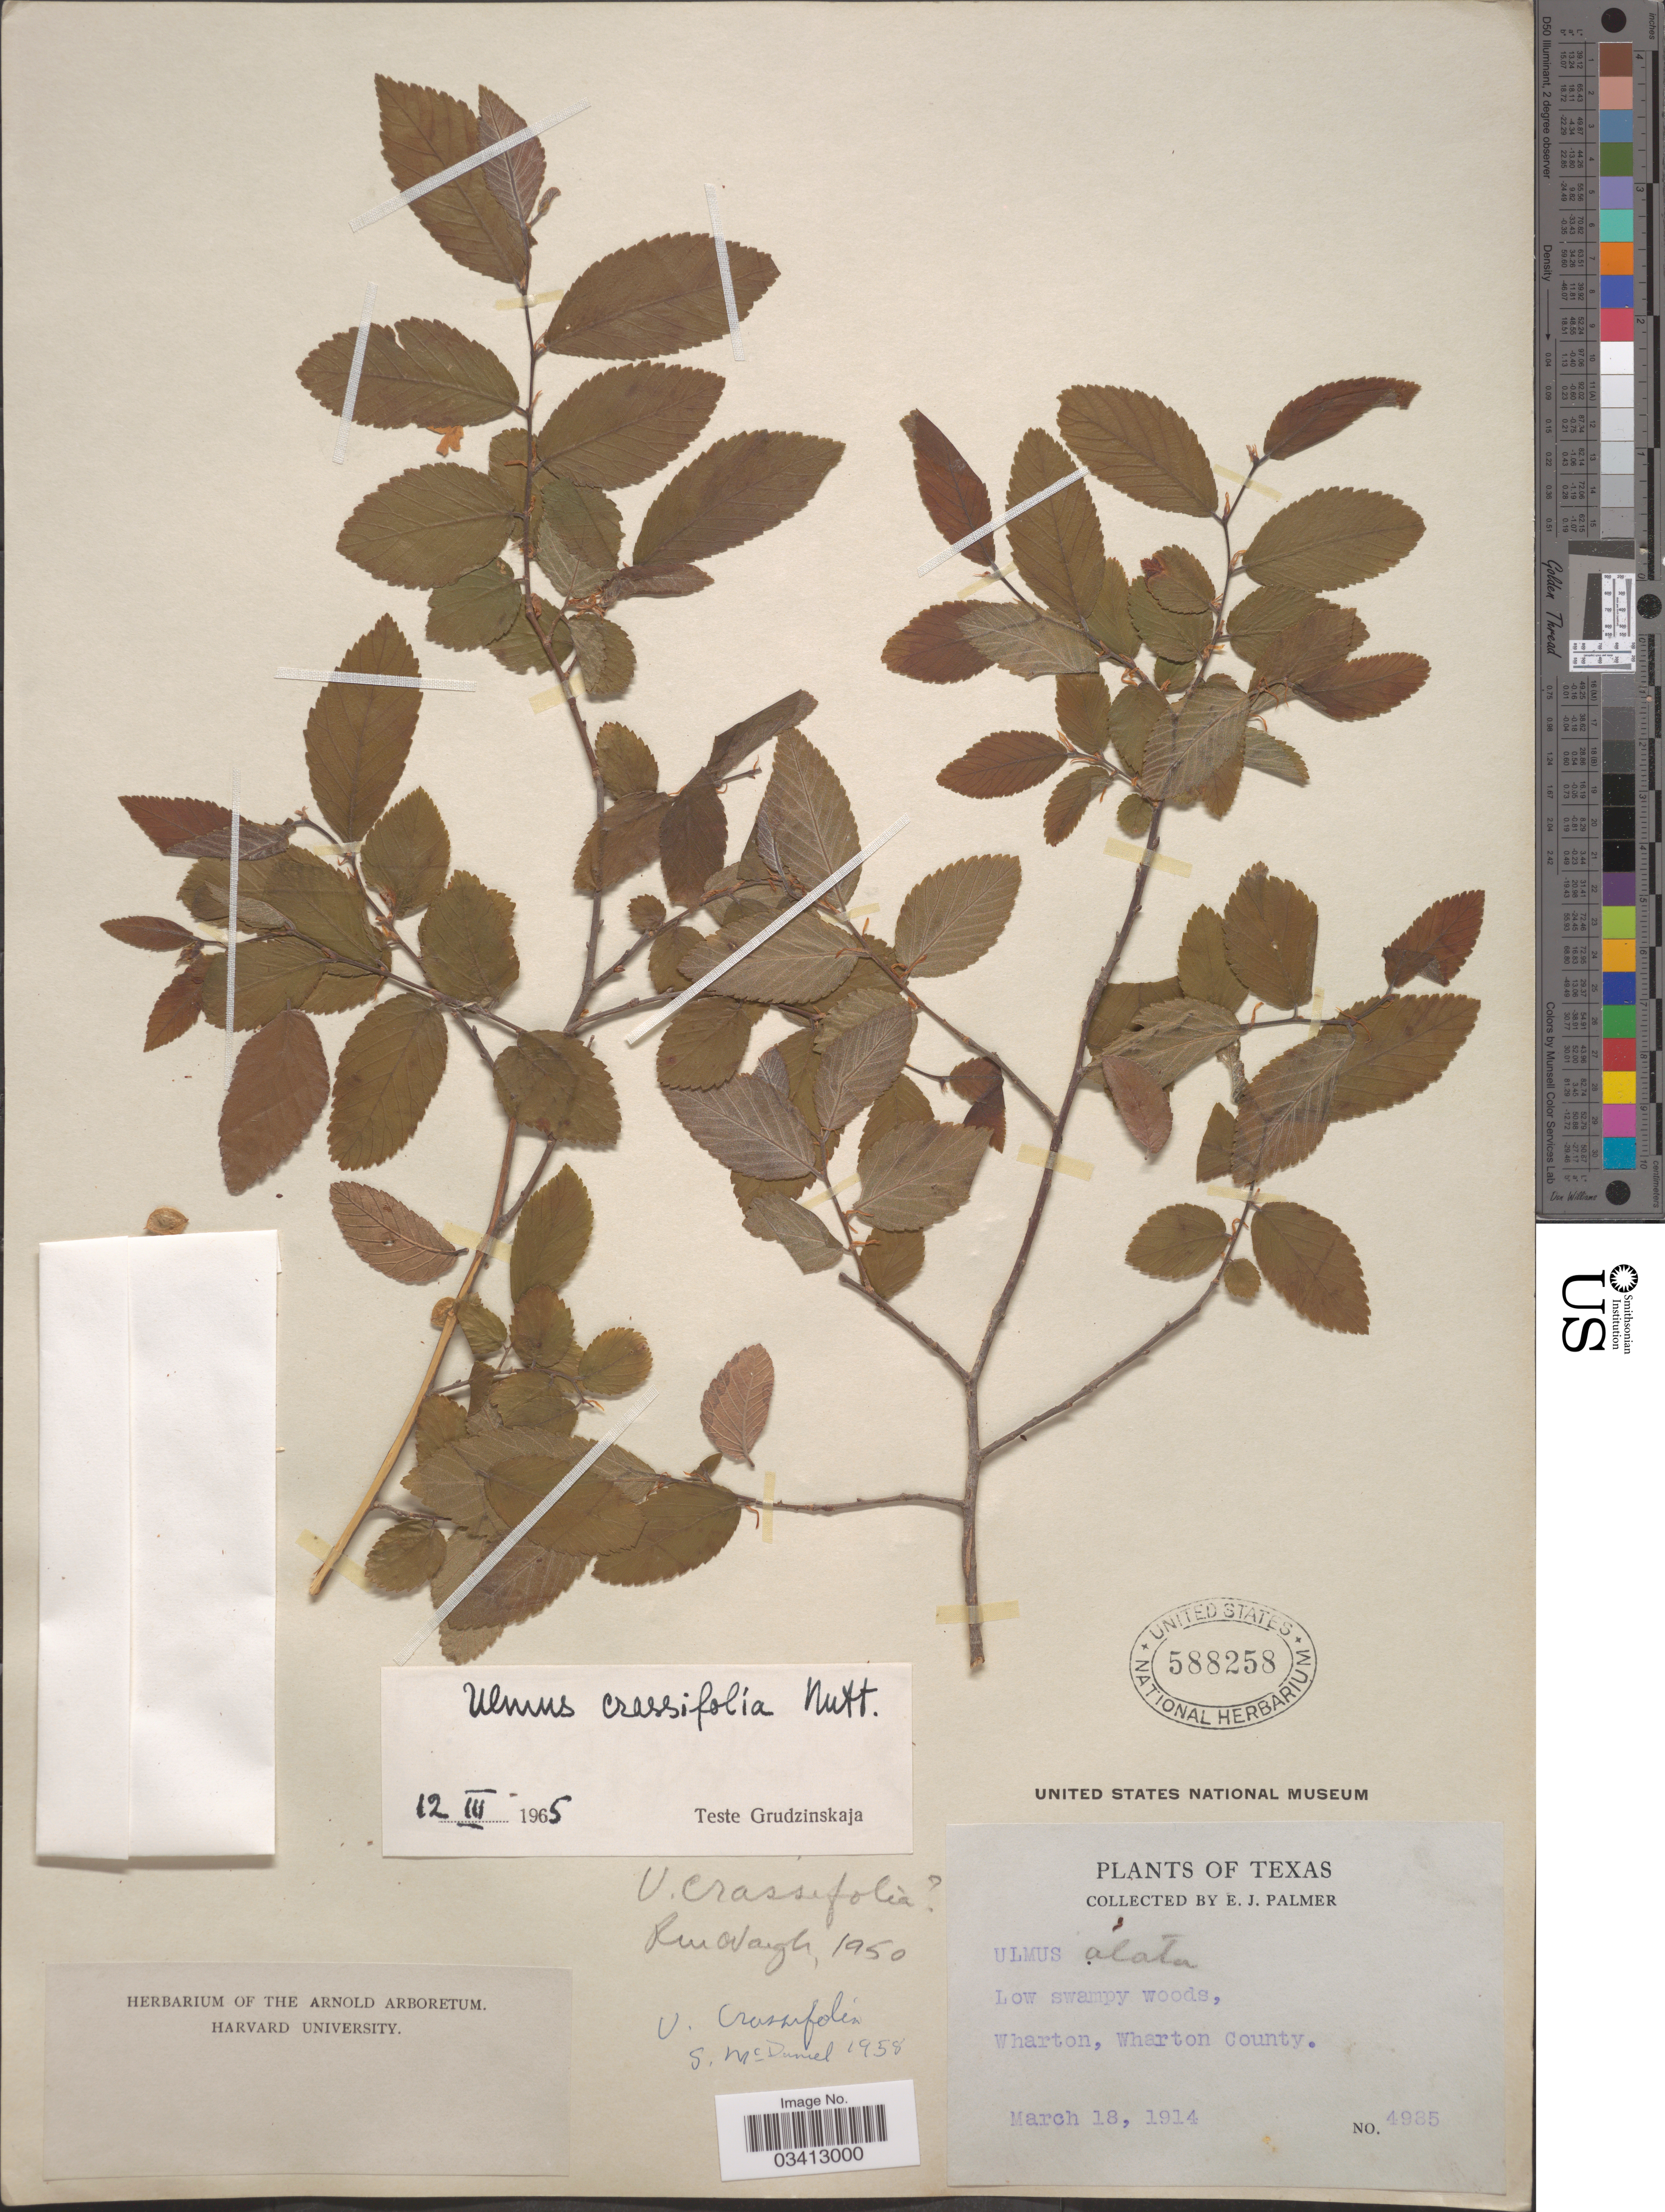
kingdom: Plantae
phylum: Tracheophyta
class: Magnoliopsida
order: Rosales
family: Ulmaceae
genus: Ulmus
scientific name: Ulmus crassifolia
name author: Nutt.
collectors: E. J. Palmer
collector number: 4985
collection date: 1914-03-18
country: United States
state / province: Texas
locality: Wharton, Wharton County.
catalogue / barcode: US 588258